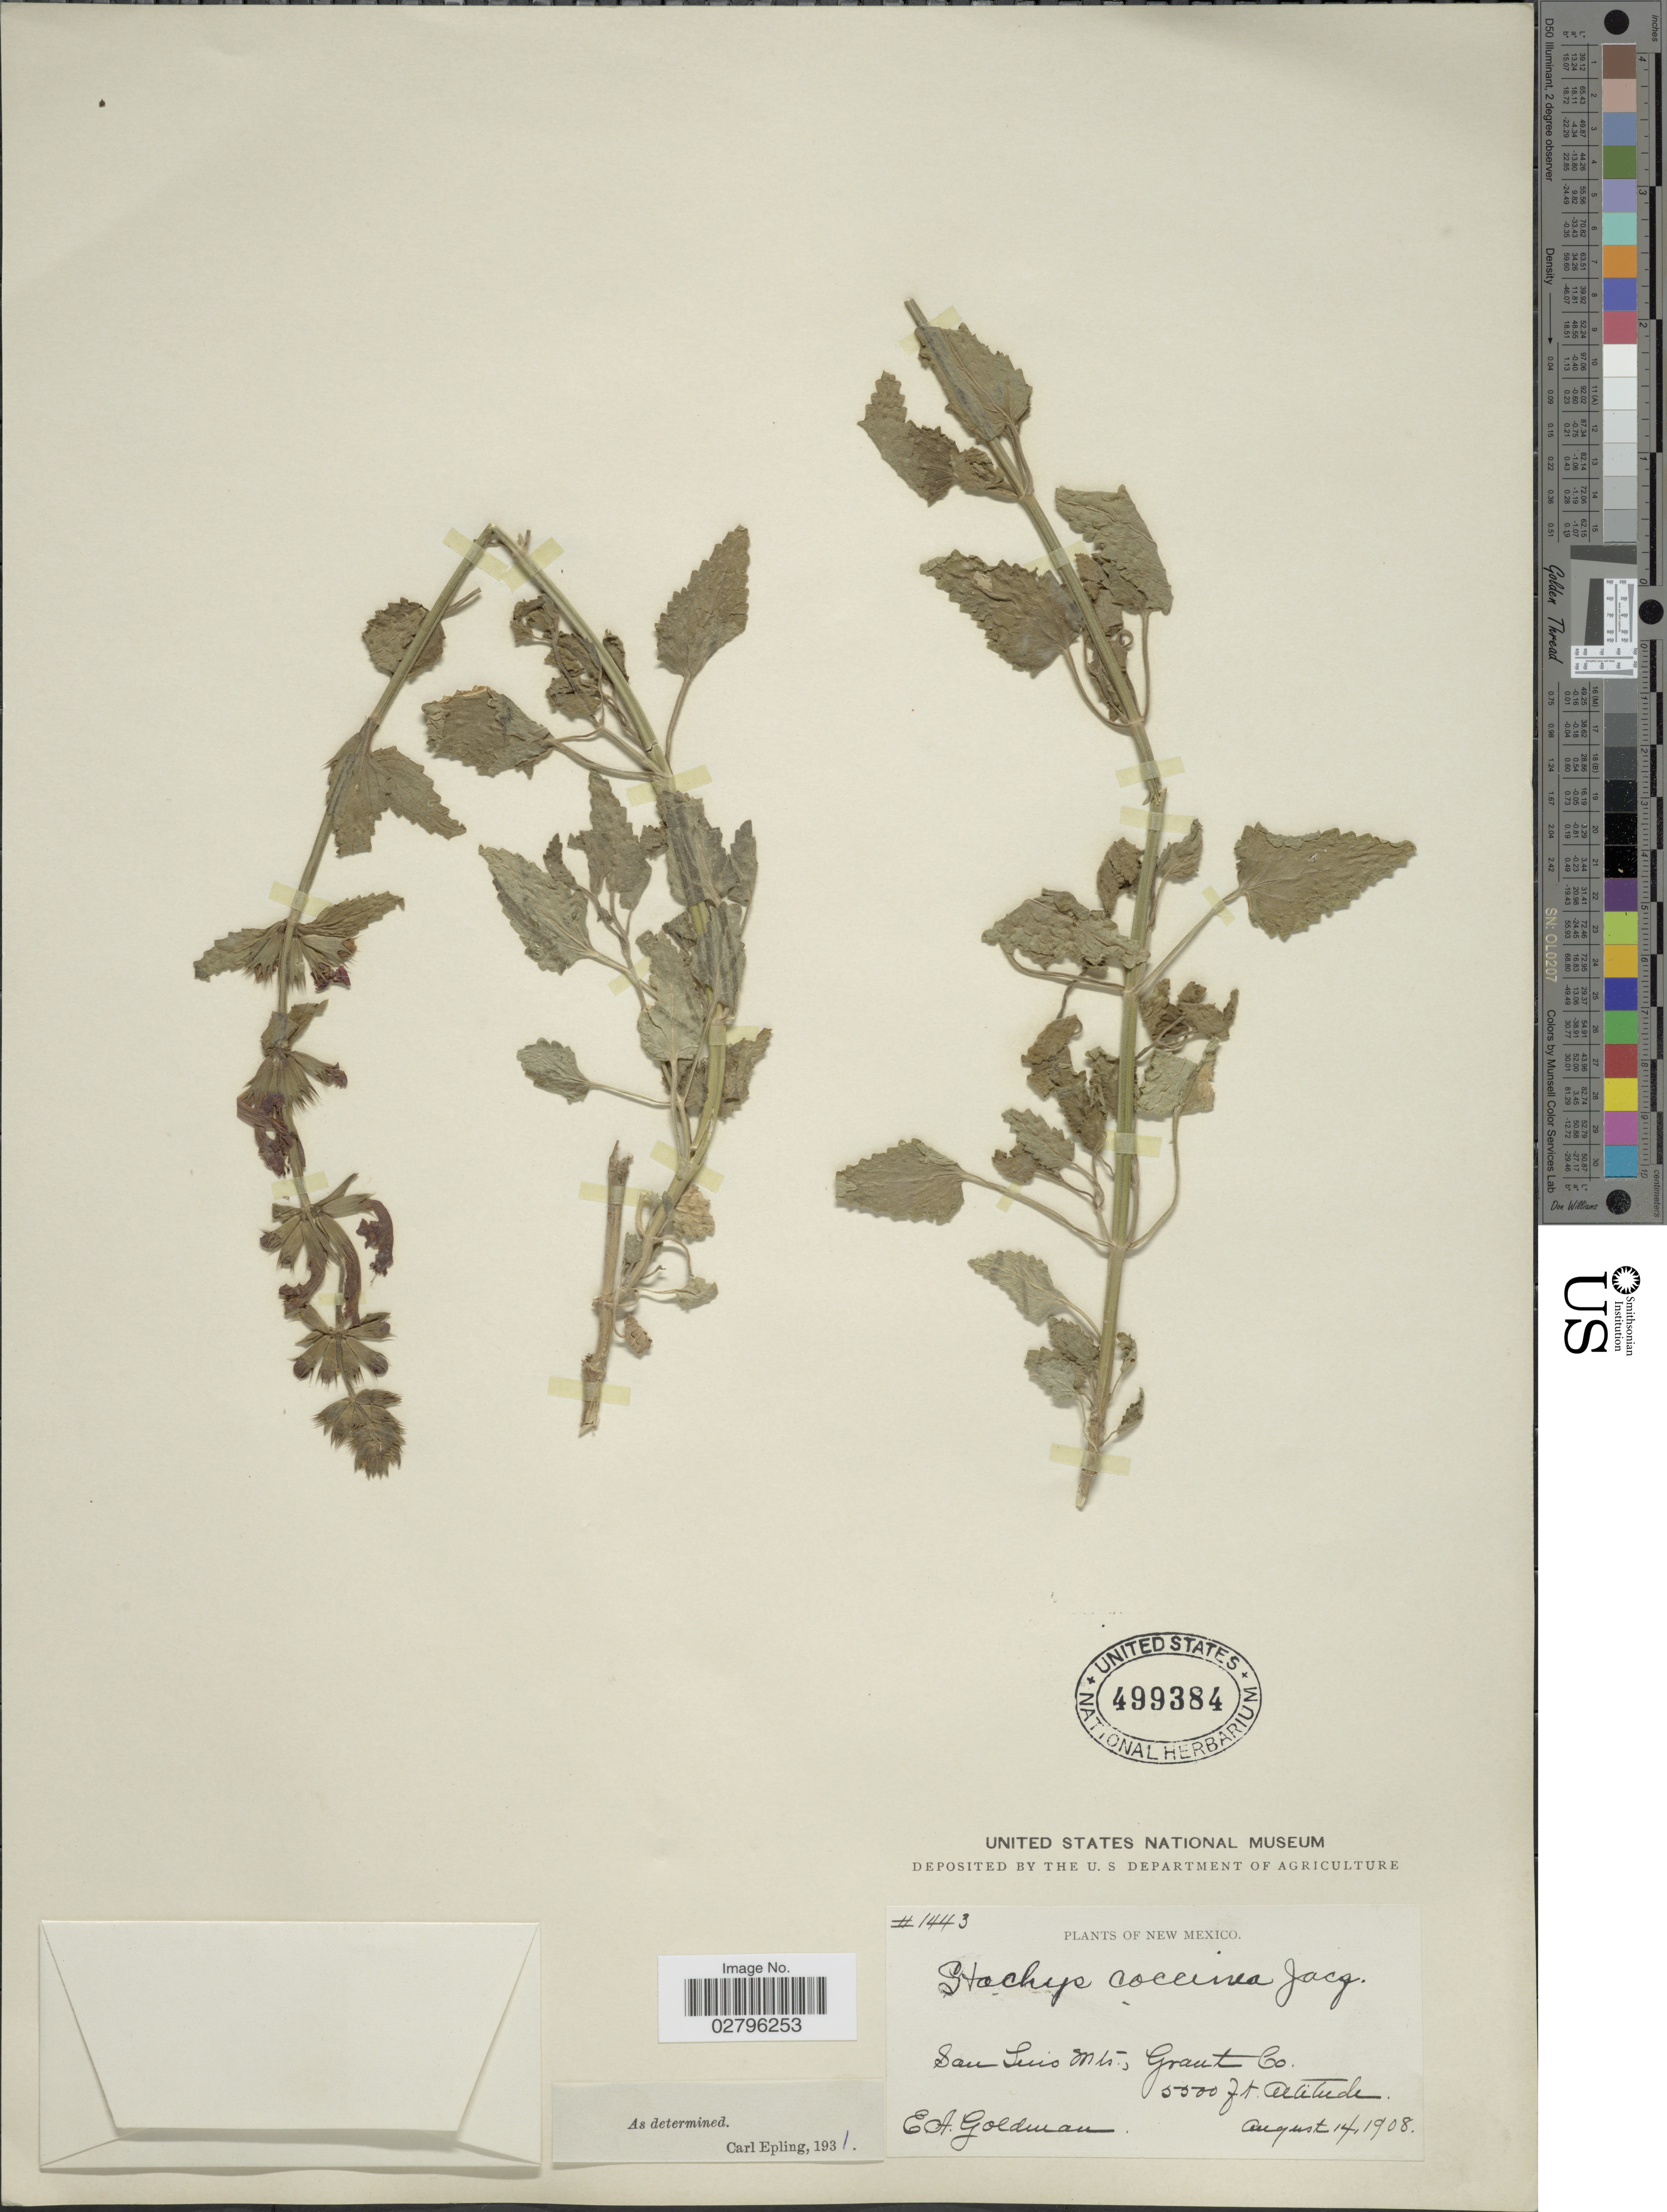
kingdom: Plantae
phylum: Tracheophyta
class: Magnoliopsida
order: Lamiales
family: Lamiaceae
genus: Stachys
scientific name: Stachys coccinea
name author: Ortega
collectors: E. A. Goldman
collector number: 1443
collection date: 1908-08-14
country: United States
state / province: New Mexico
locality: San Luis Mts., Grant Co.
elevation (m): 1676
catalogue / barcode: US 499384